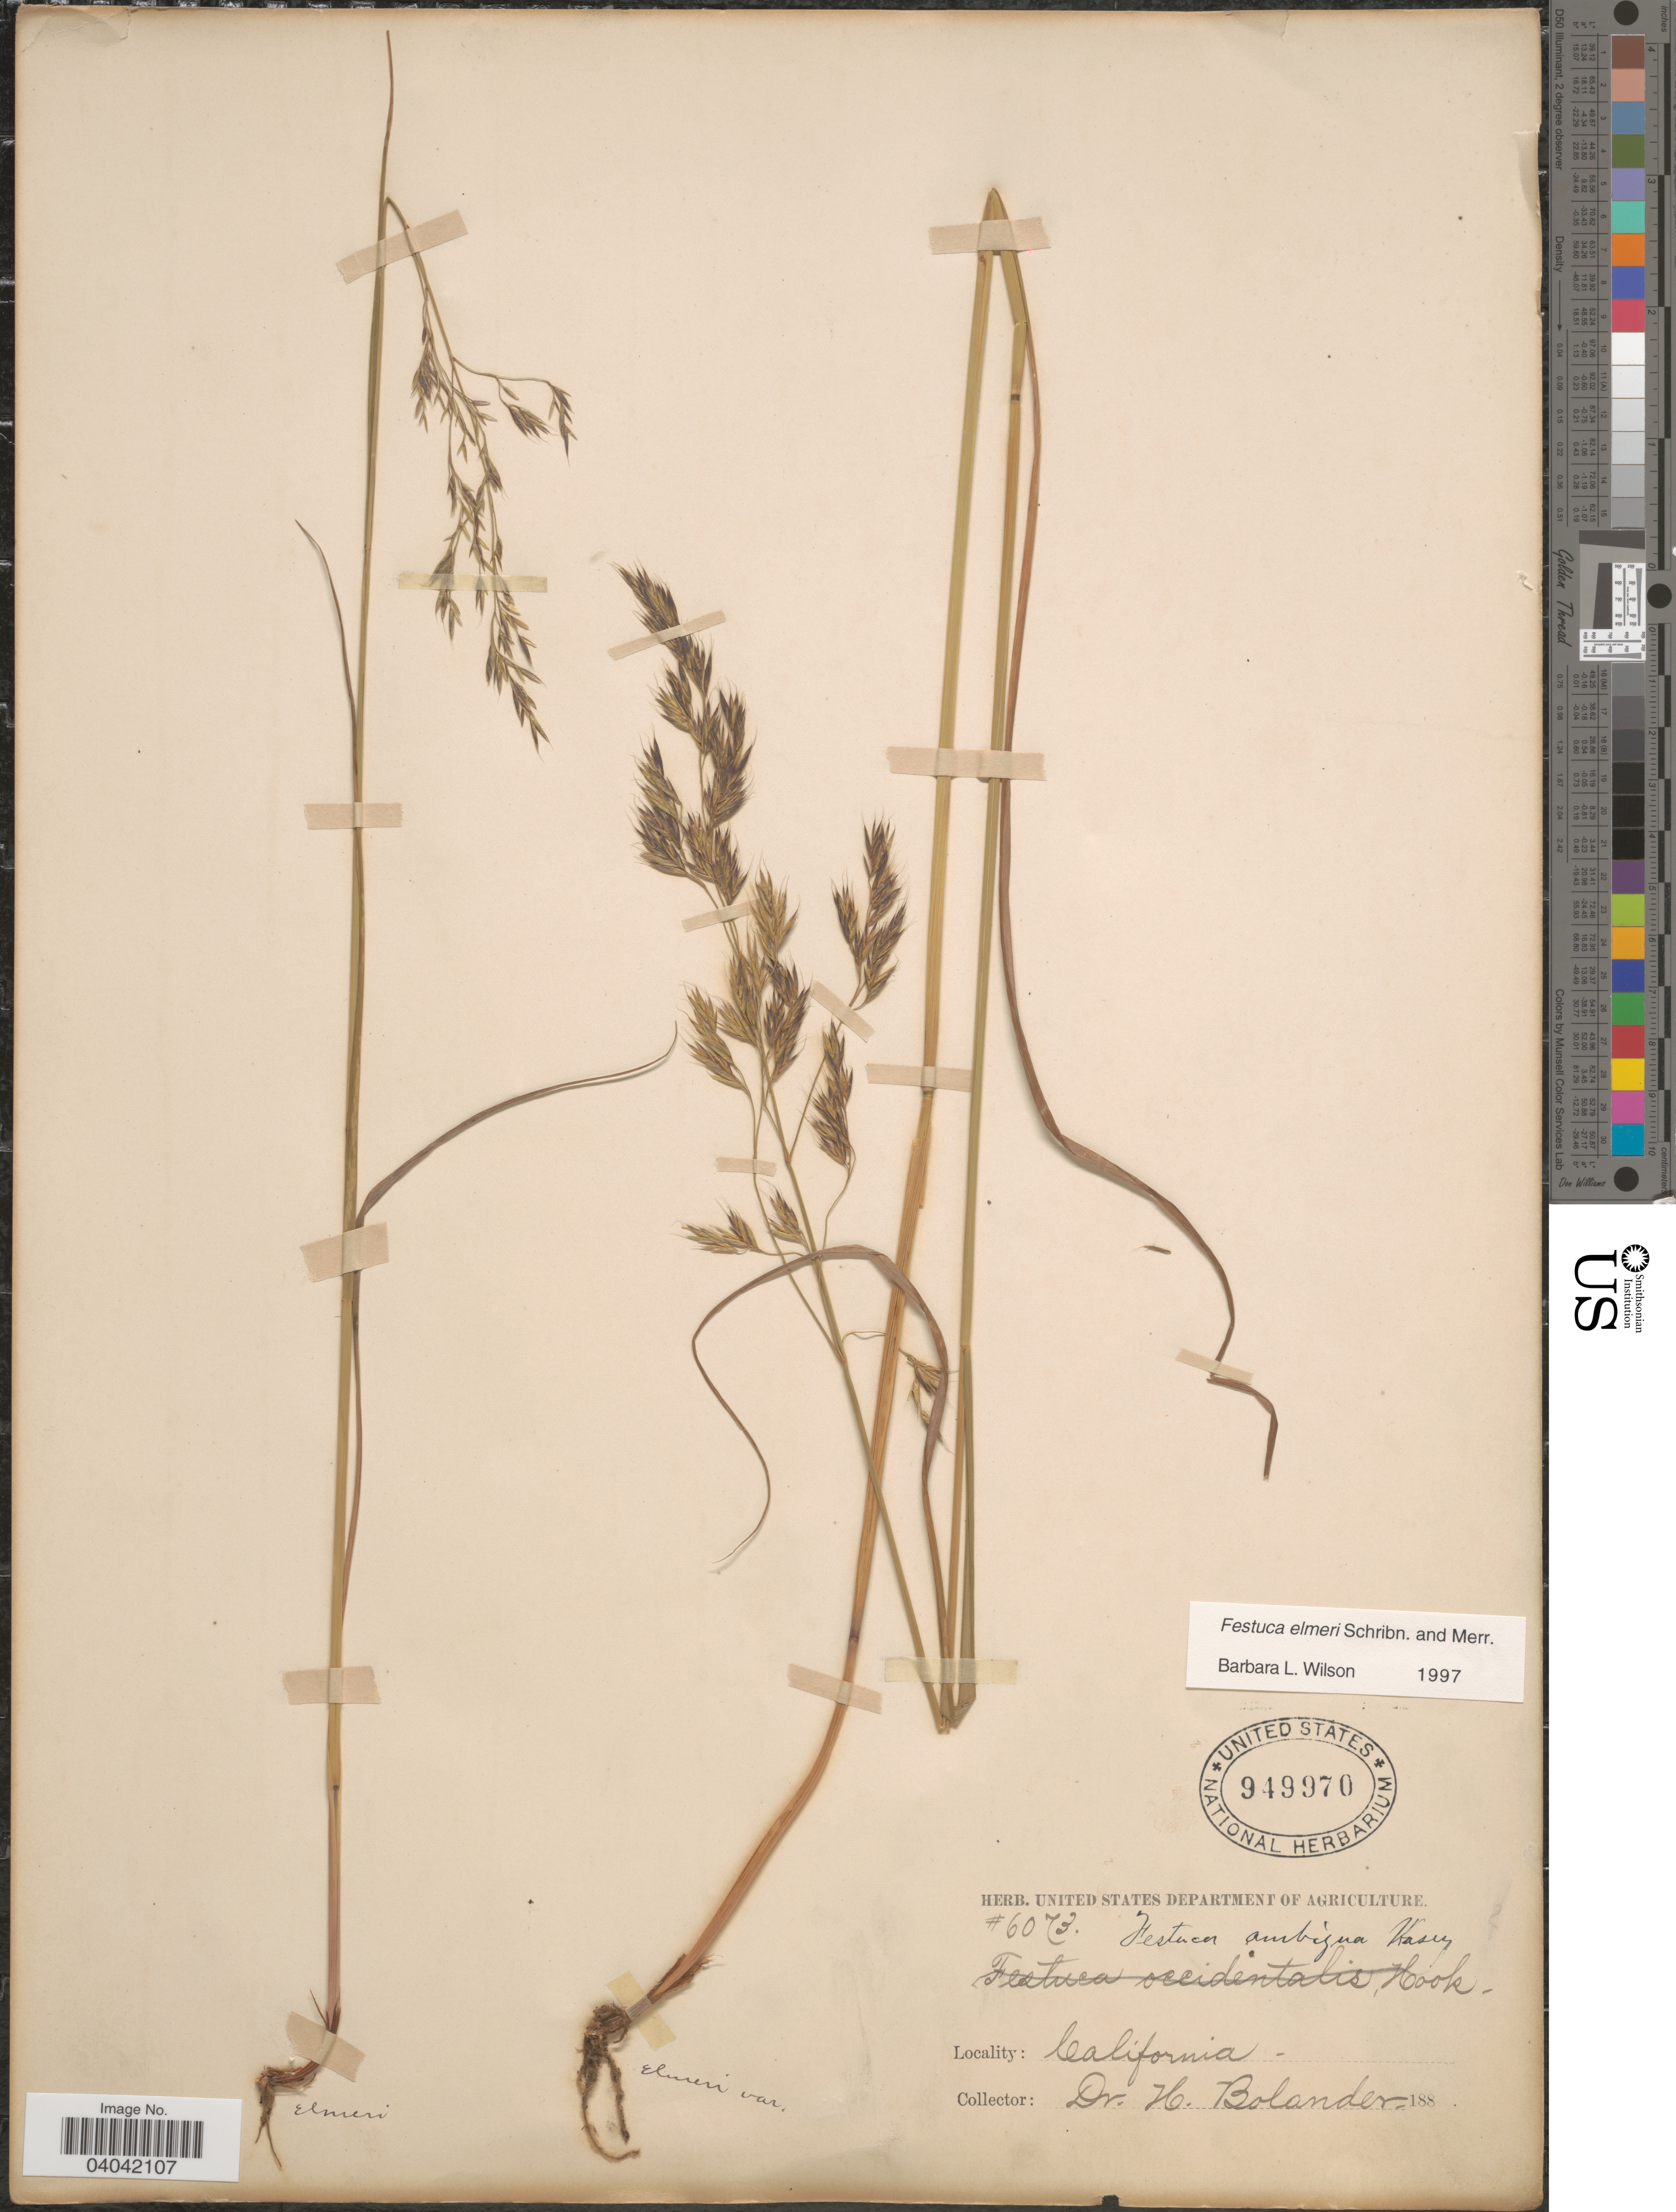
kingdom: Plantae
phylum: Tracheophyta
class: Liliopsida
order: Poales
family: Poaceae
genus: Festuca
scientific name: Festuca elmeri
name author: Scribn. & Merr.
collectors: H. Bolander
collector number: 6073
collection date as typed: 188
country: United States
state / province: California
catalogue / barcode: US 949970